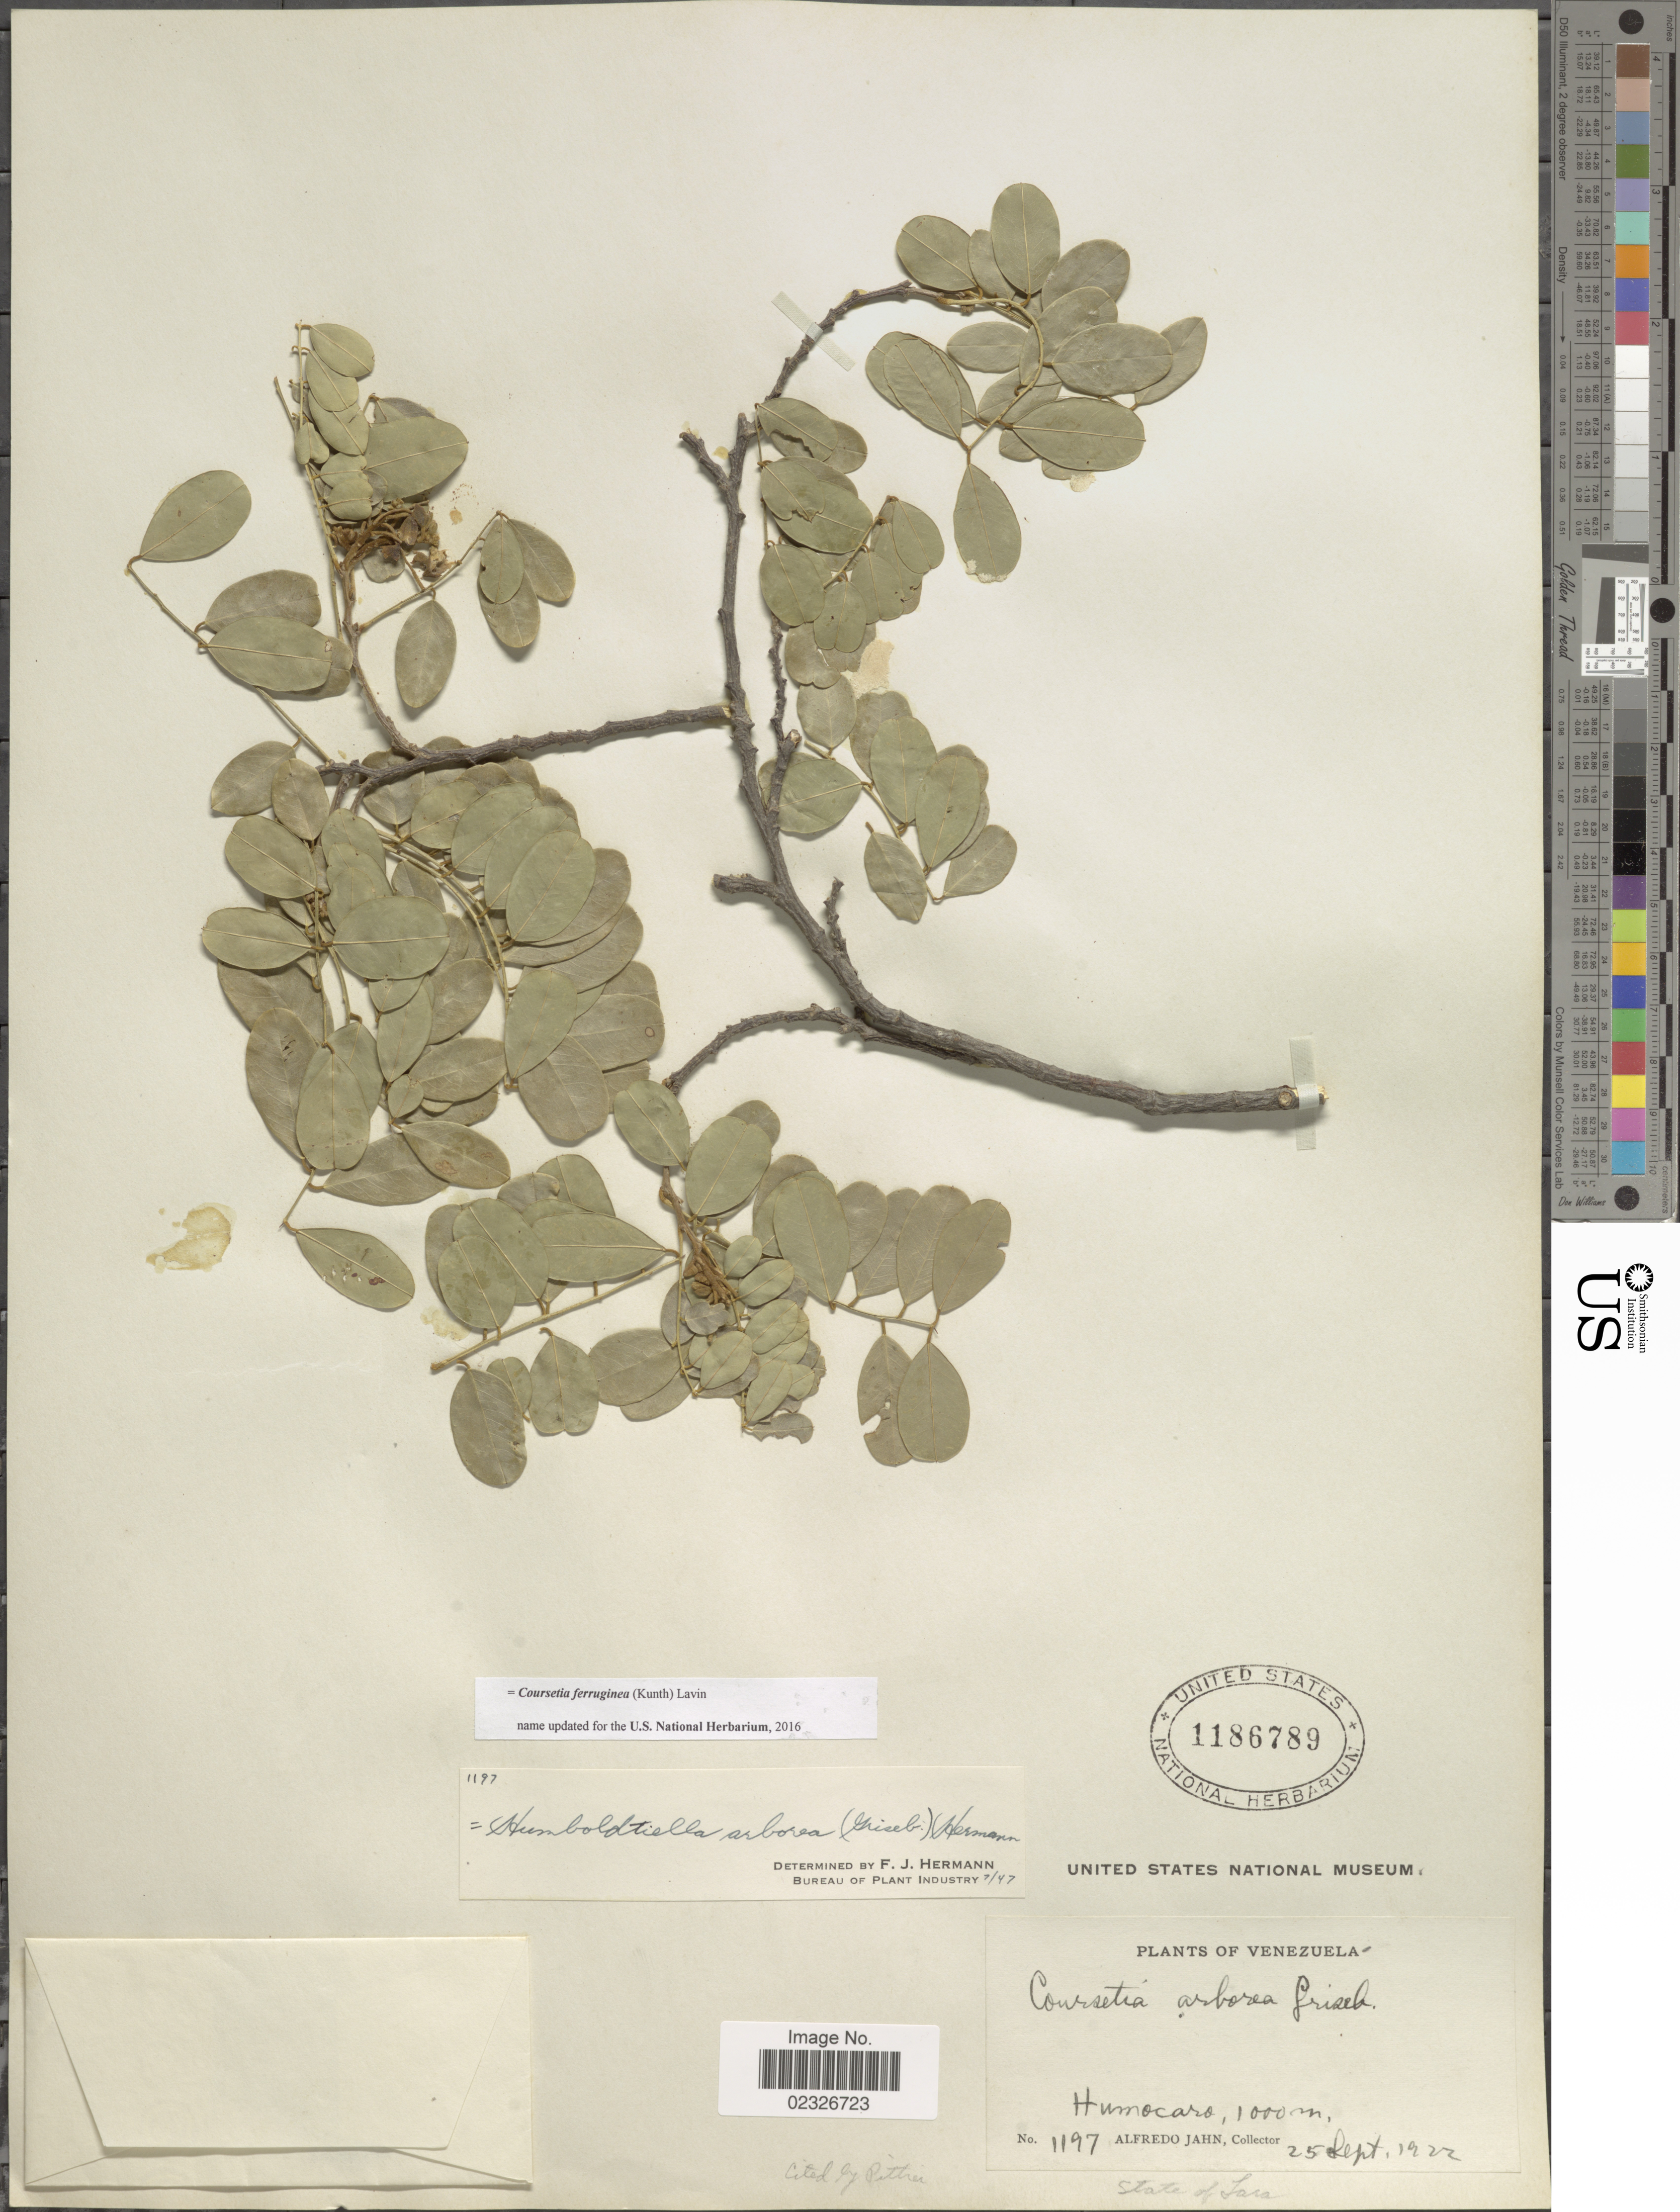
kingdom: Plantae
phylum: Tracheophyta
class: Magnoliopsida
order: Fabales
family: Fabaceae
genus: Coursetia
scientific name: Coursetia ferruginea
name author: (Kunth) Lavin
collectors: A. Jahn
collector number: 1197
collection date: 1922-09-25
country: Venezuela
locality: Humocaro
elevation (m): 1000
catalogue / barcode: US 1186789